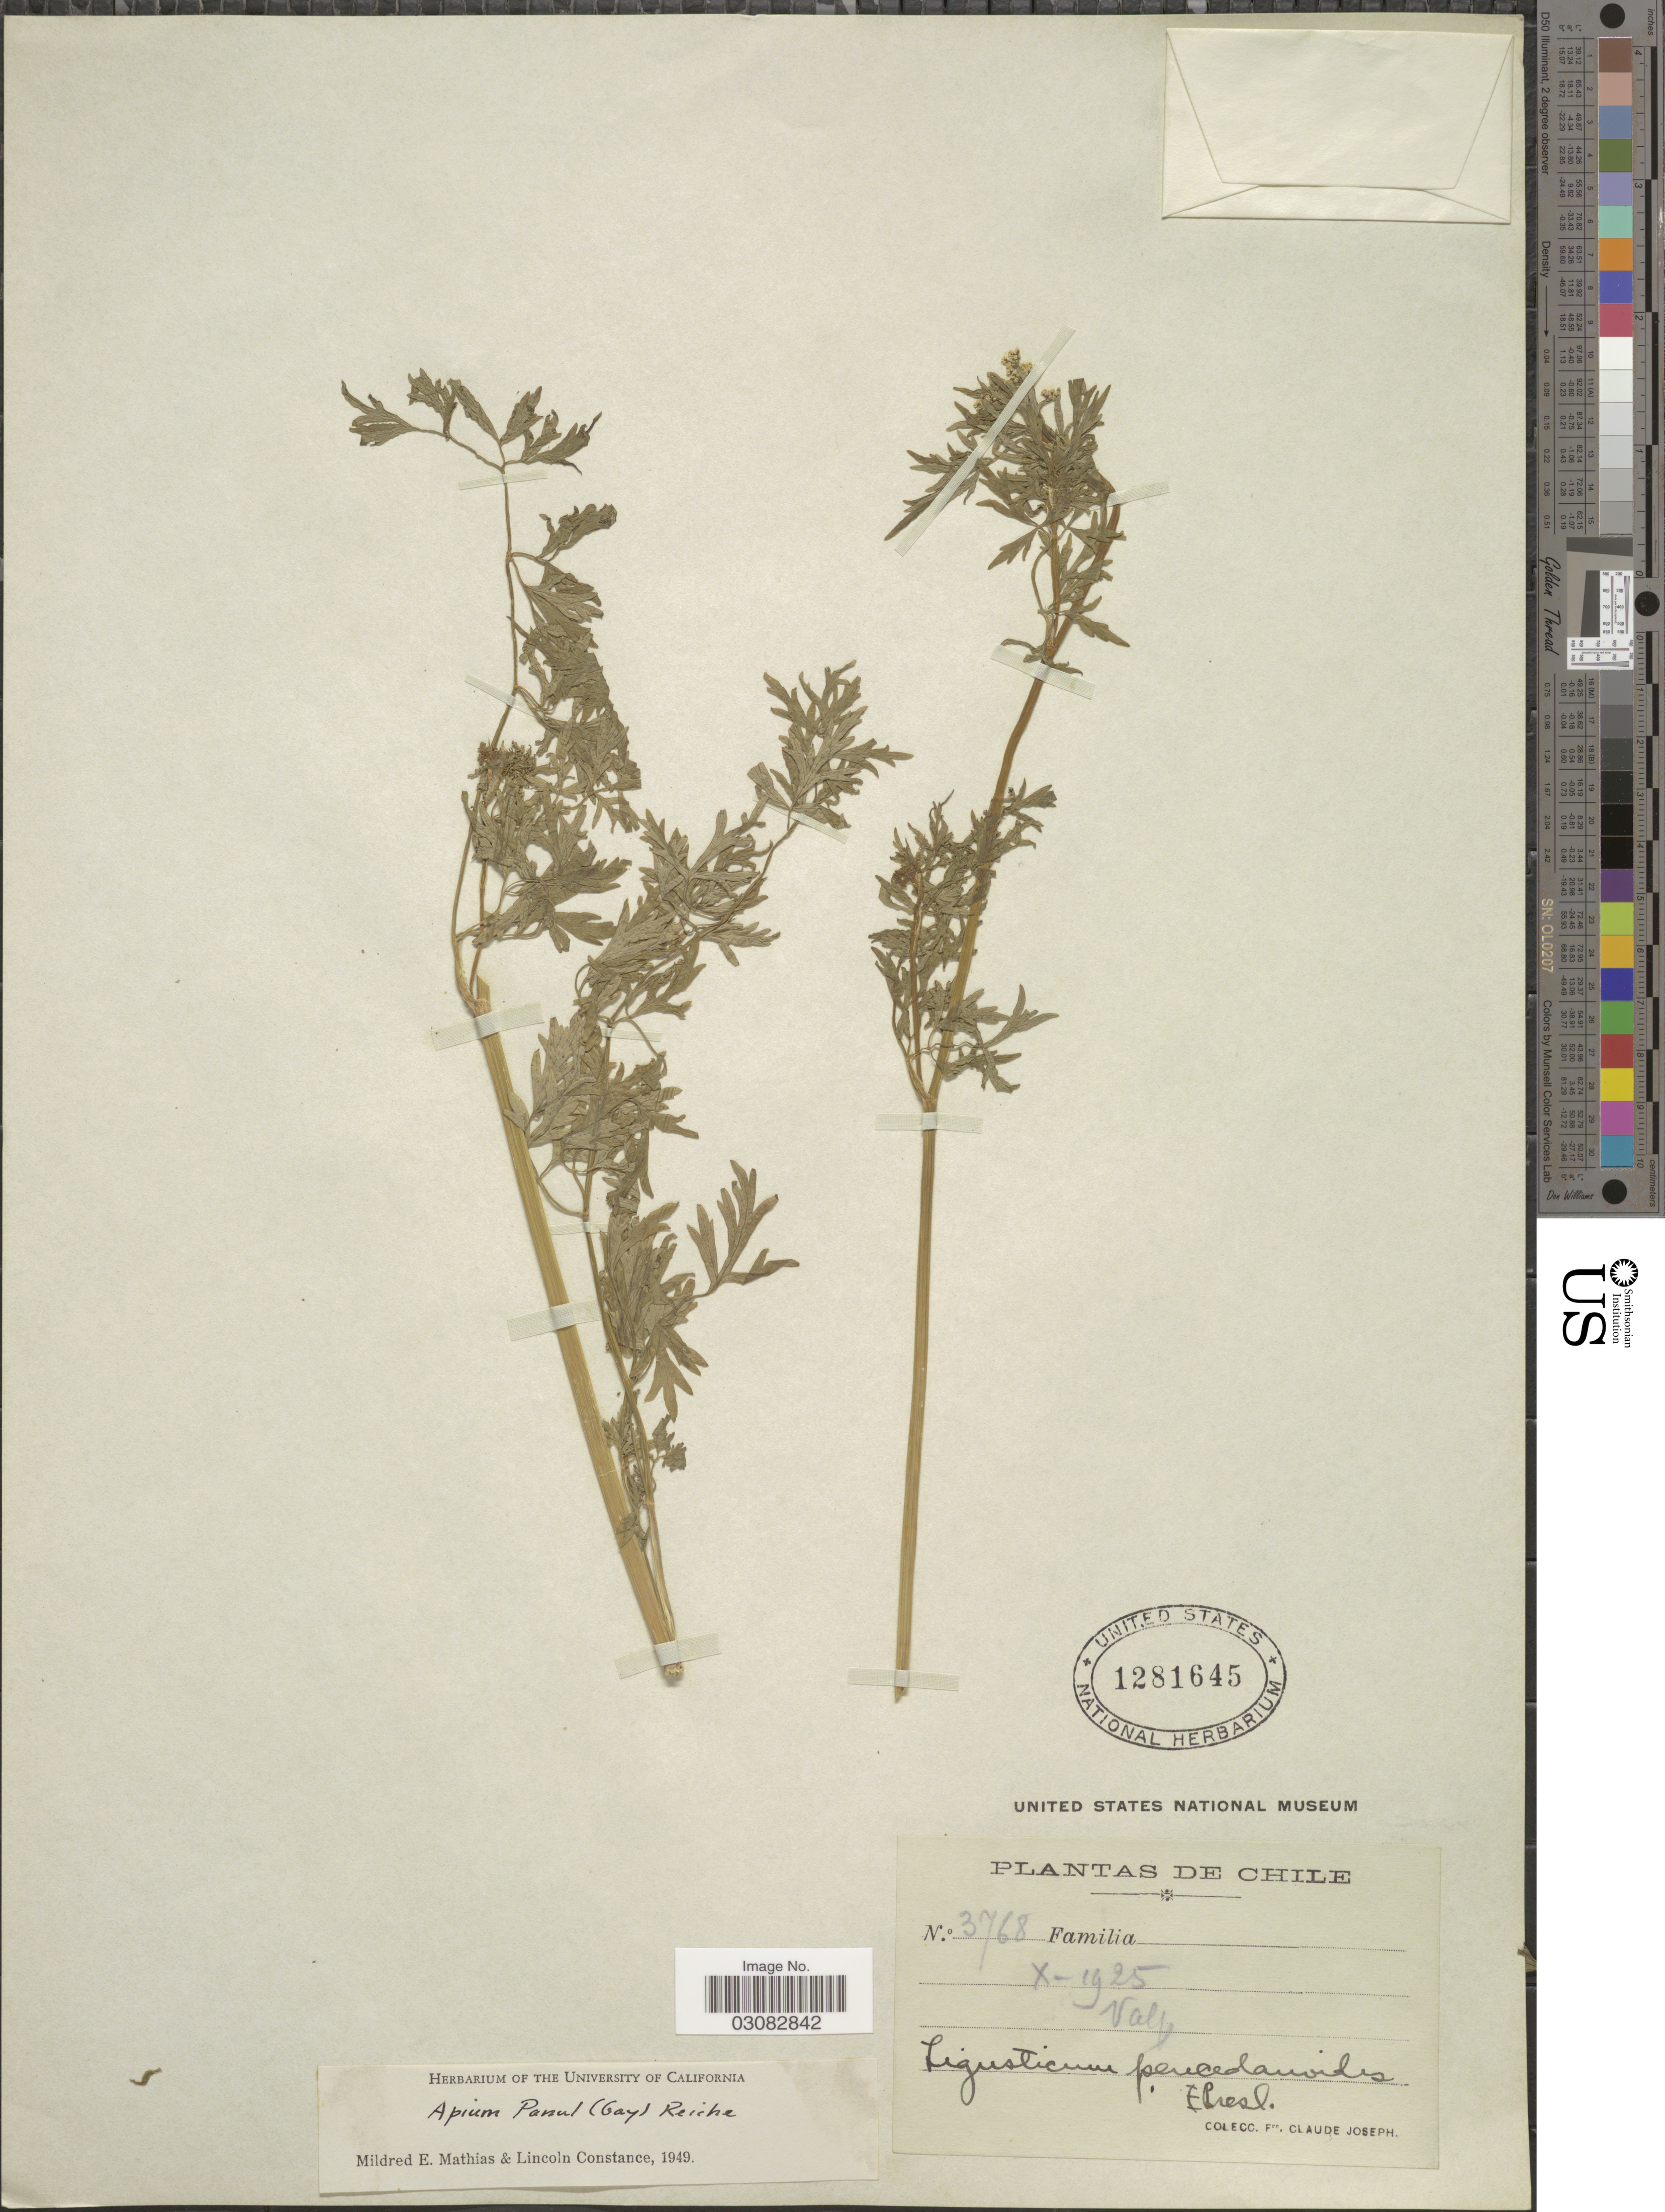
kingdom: Plantae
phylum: Tracheophyta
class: Magnoliopsida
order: Apiales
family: Apiaceae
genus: Apium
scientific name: Apium panul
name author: Reiche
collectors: Bro. Claude-Joseph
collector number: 3768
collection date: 1925-10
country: Chile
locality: Valp.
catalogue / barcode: US 1281645